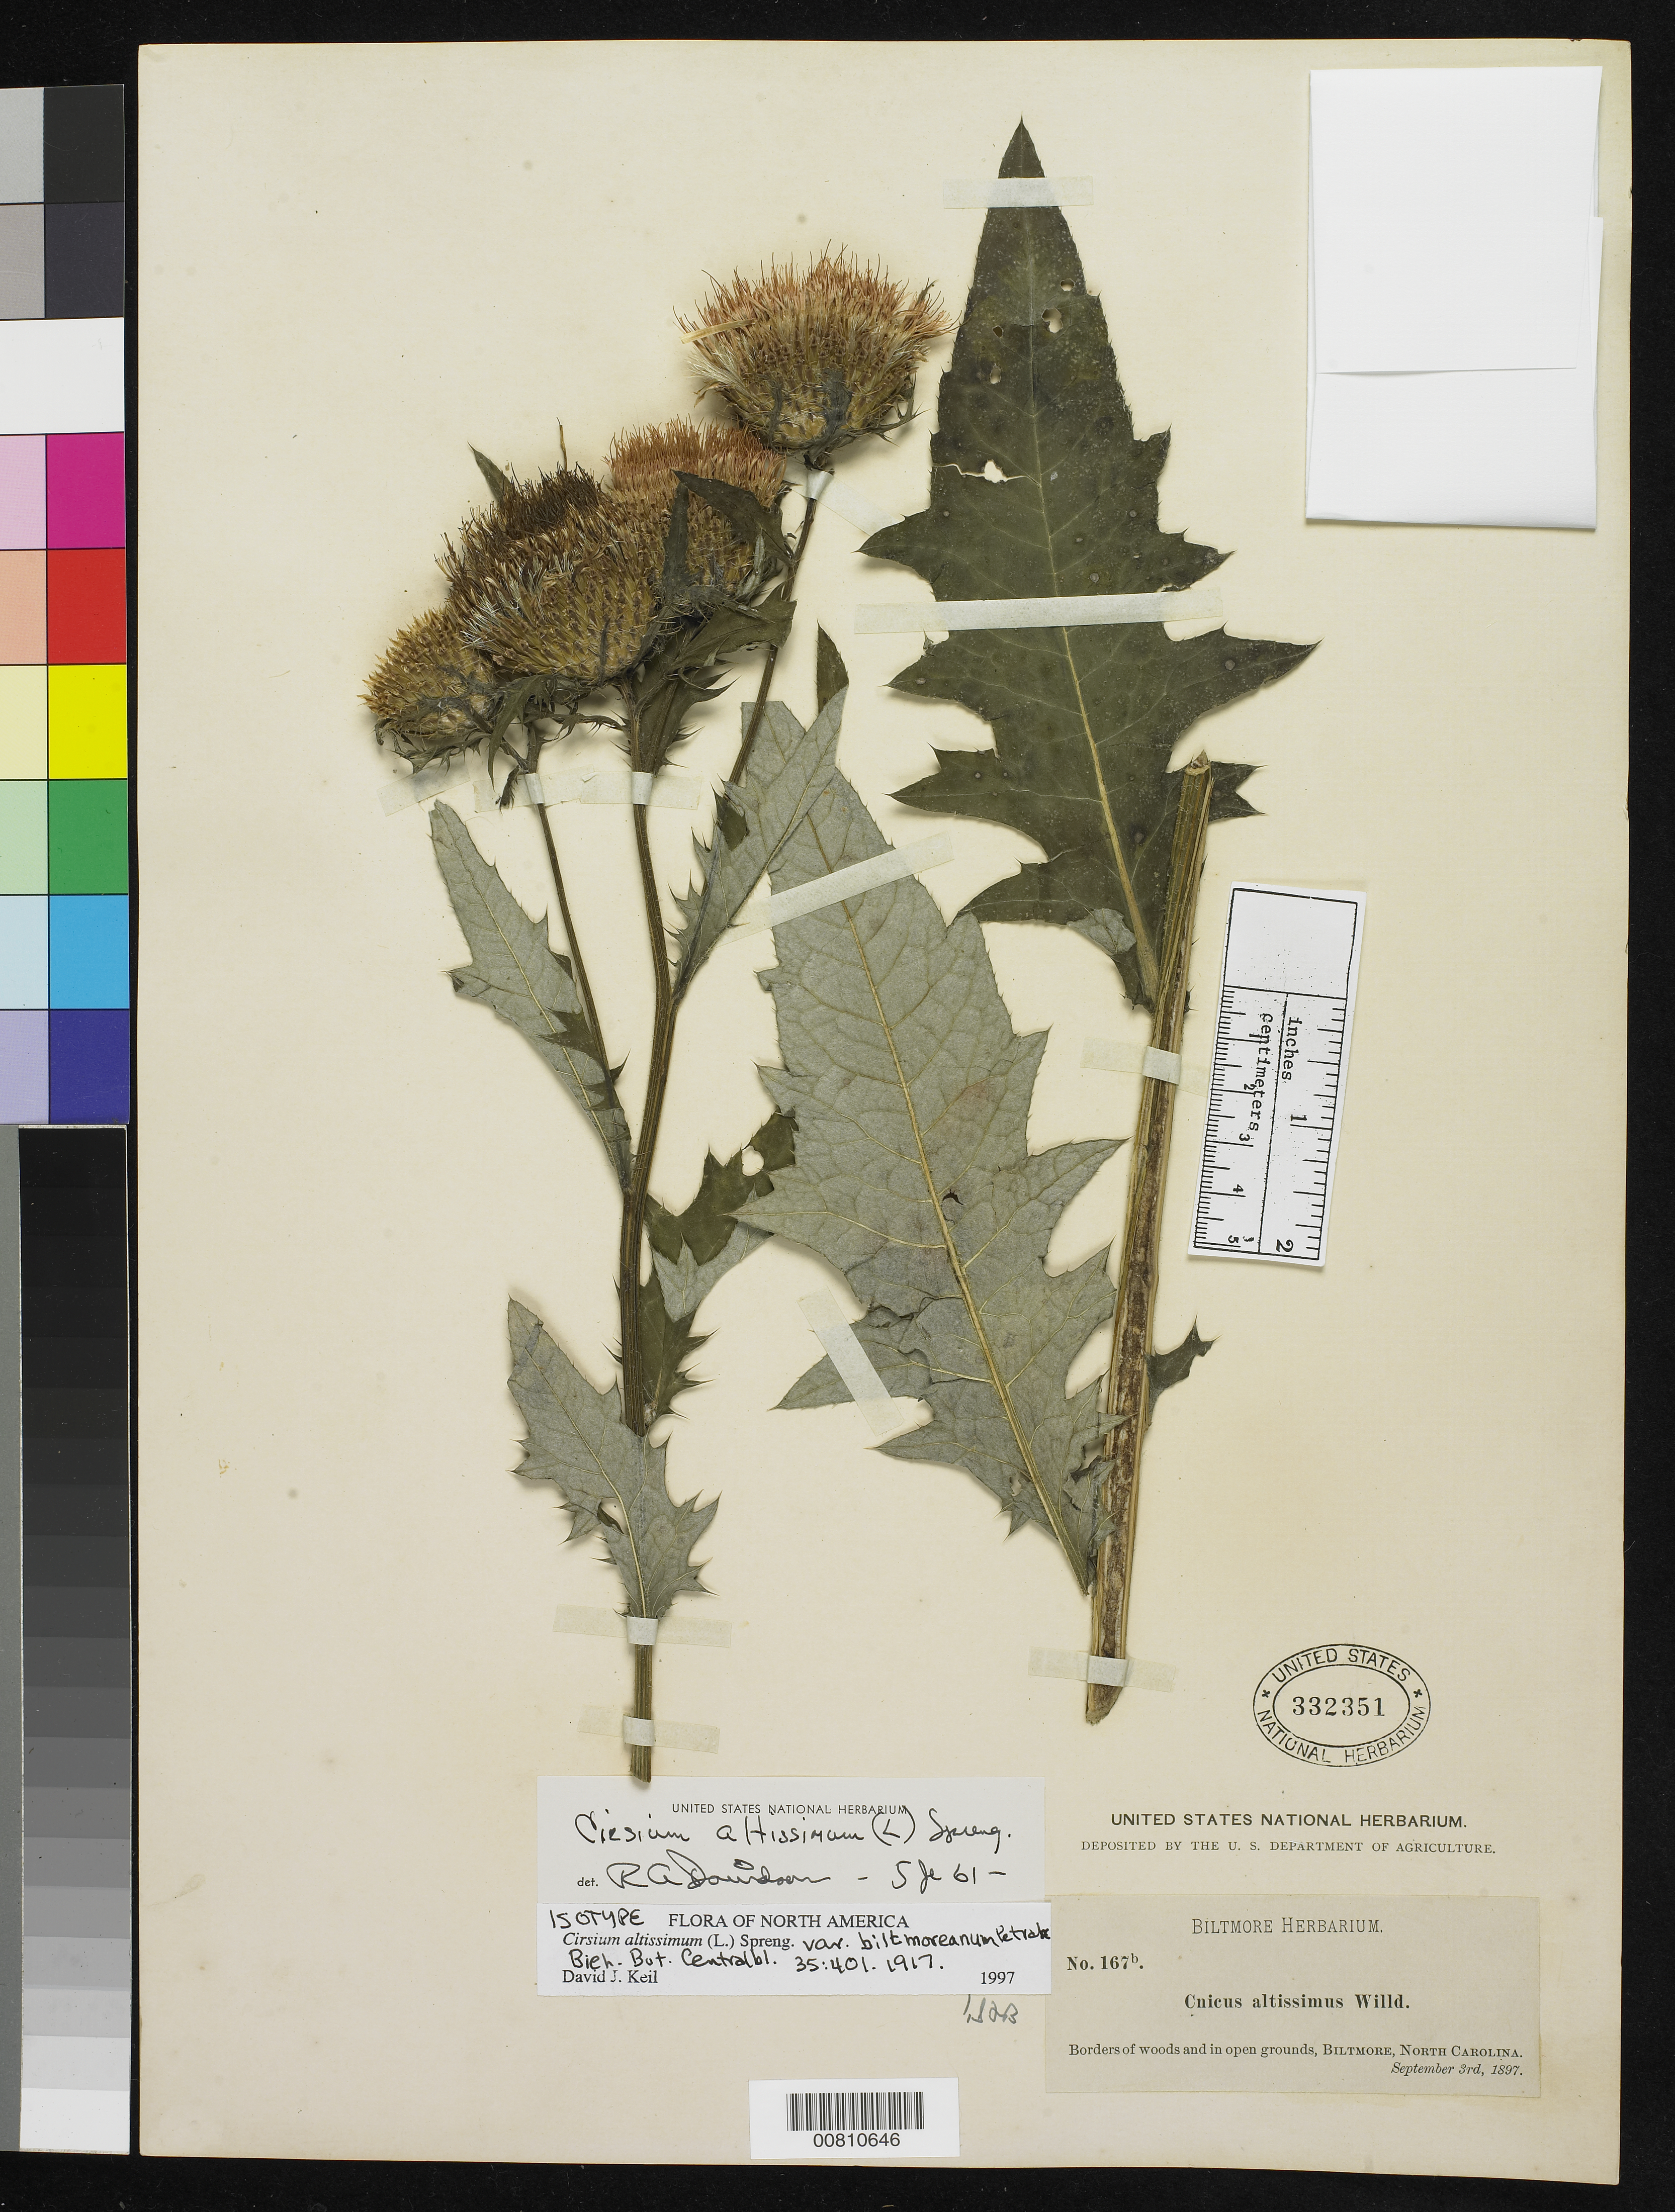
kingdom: Plantae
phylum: Tracheophyta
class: Magnoliopsida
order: Asterales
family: Asteraceae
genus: Cirsium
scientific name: Cirsium altissimum var. biltmoreanum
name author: Petr.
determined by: Keil, D. J.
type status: Isotype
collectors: ex herb. Biltmore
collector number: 167b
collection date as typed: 03 Sep 1897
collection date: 1897-09-03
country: United States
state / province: North Carolina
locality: Borders of woods and in open grounds, Biltmore, North Carolina.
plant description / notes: Protologue cites "Biltm. Herb. Nr. 1676", apparently in error for 167b; all other label data on this sheet match protologue.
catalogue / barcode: US 332351